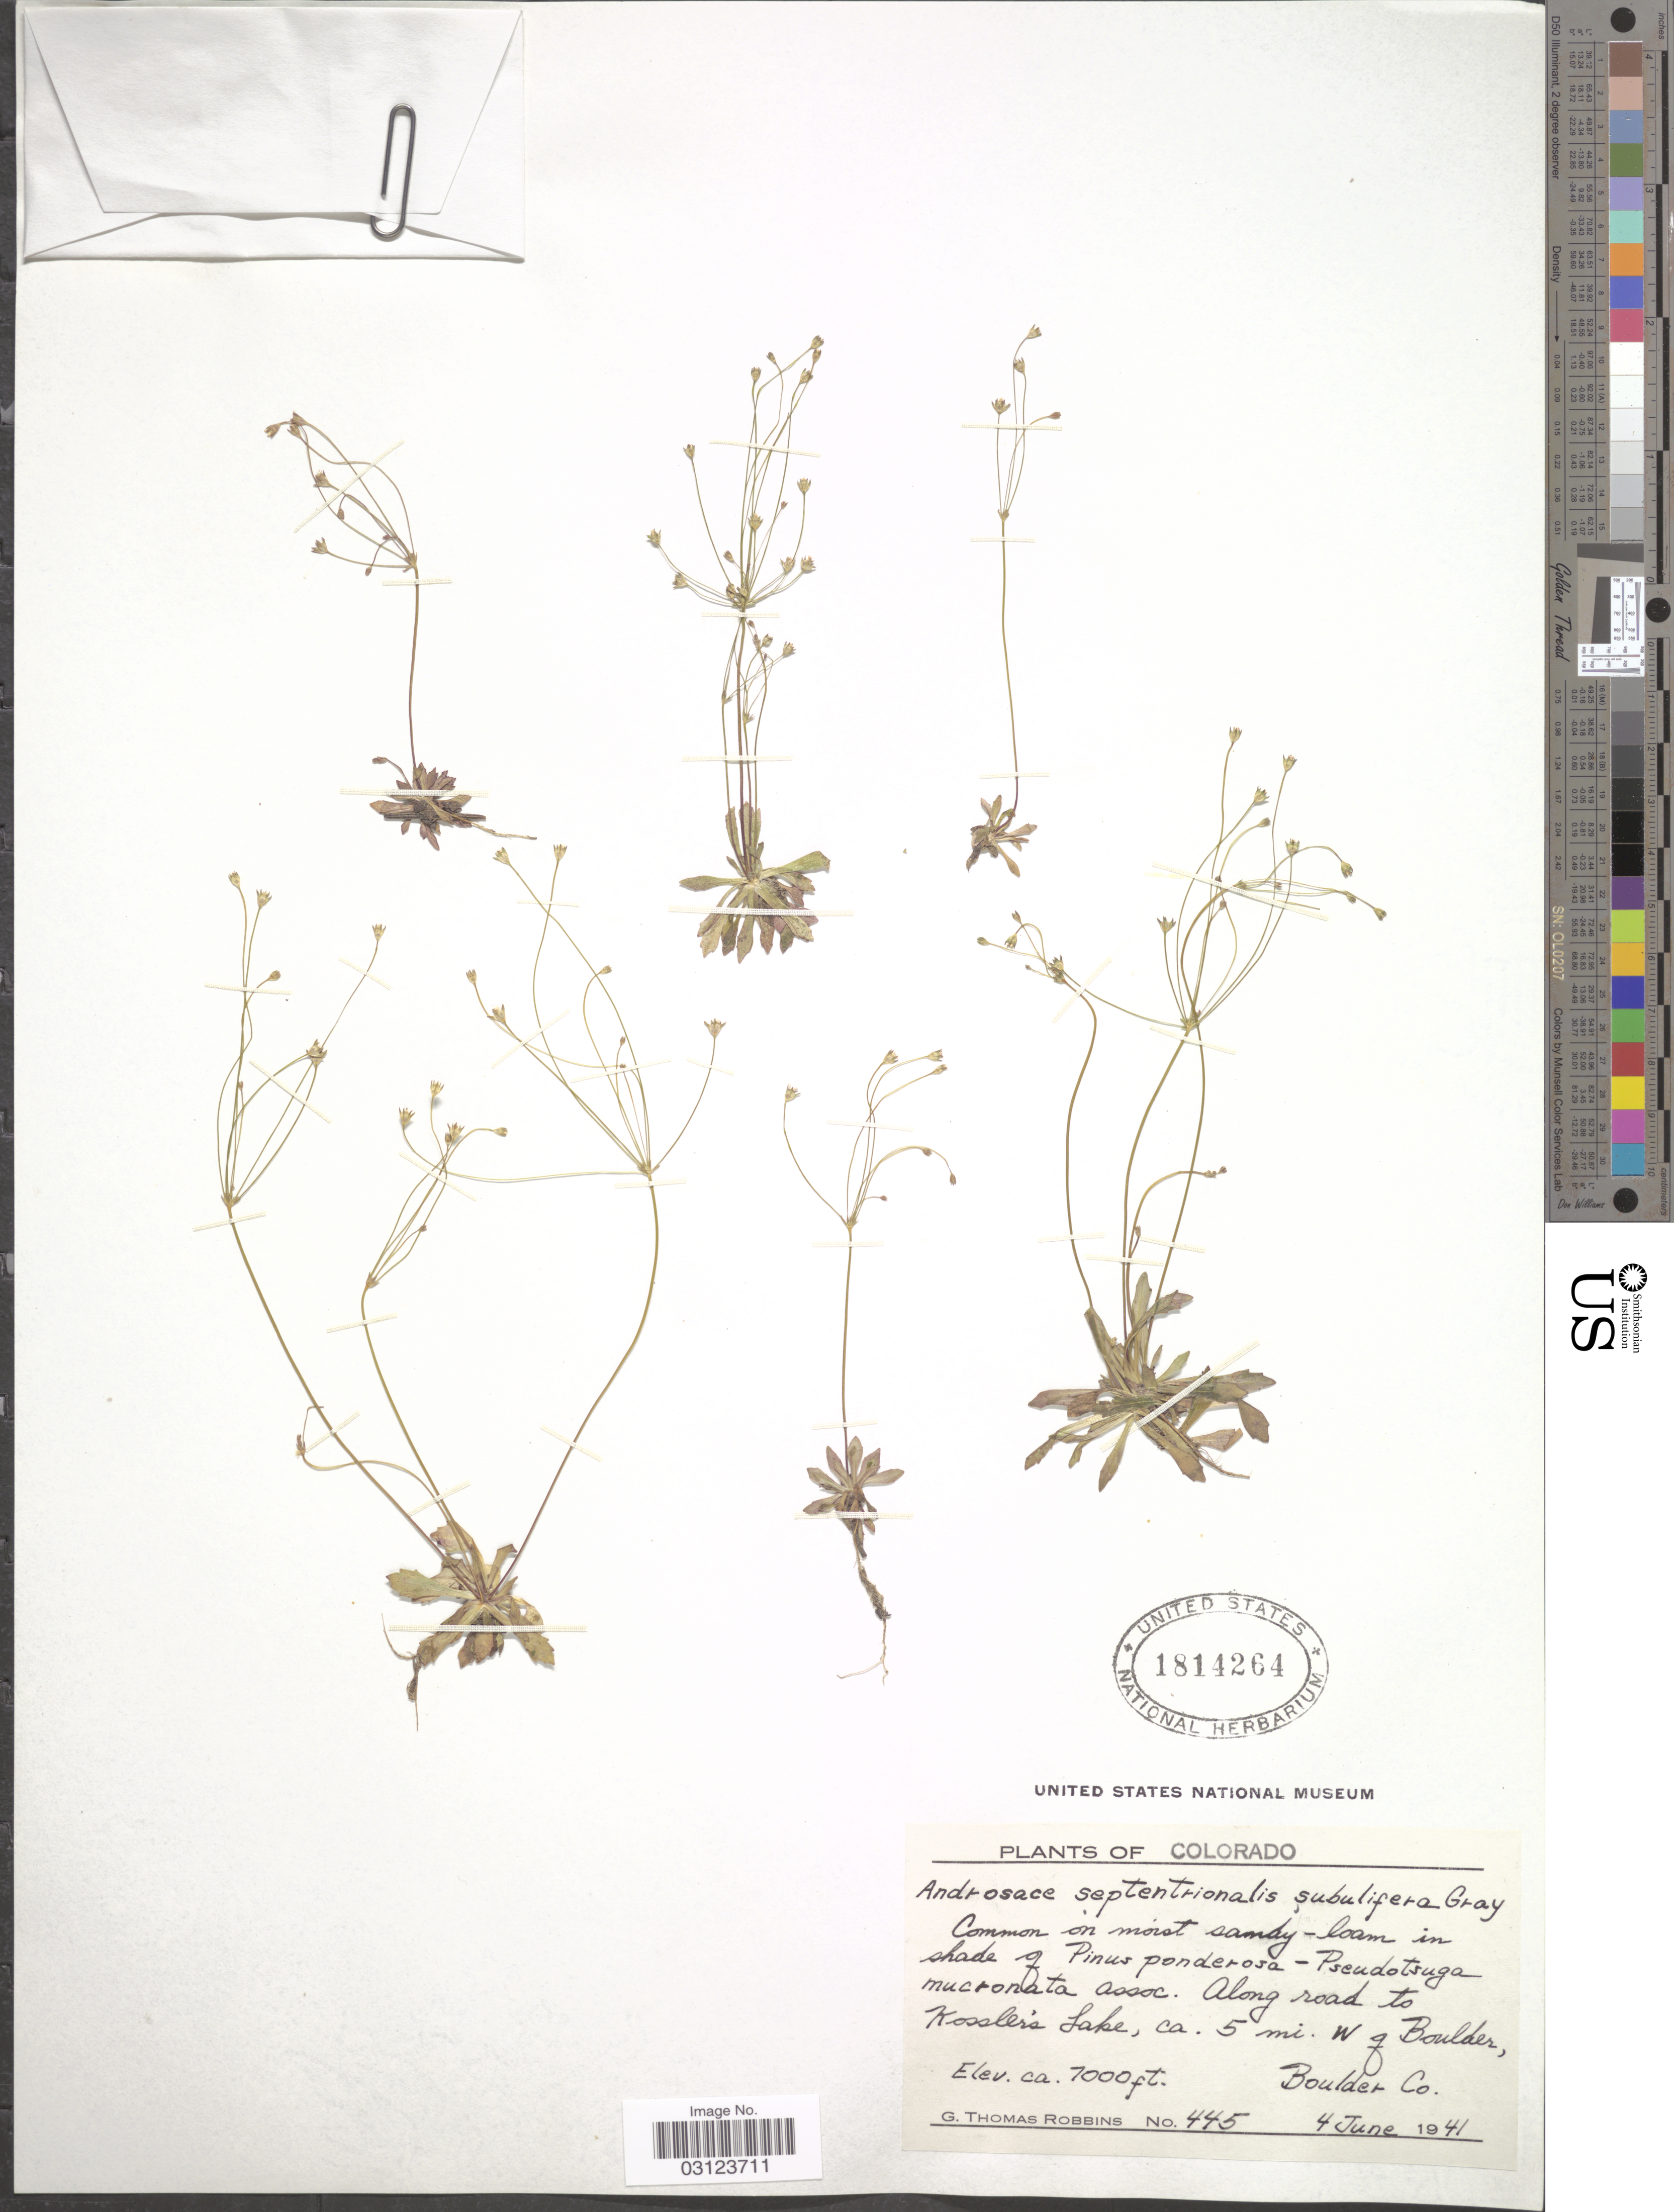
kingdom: Plantae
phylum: Tracheophyta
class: Magnoliopsida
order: Ericales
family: Primulaceae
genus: Androsace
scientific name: Androsace septentrionalis subsp. subulifera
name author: (A. Gray) G.T. Robbins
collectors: G. T. Robbins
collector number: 445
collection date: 1941-06-04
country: United States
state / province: Colorado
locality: Along road to Kossler's Lake, ca. 5 mi. W of Boulder, Boulder Co.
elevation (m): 2134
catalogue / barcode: US 1814264